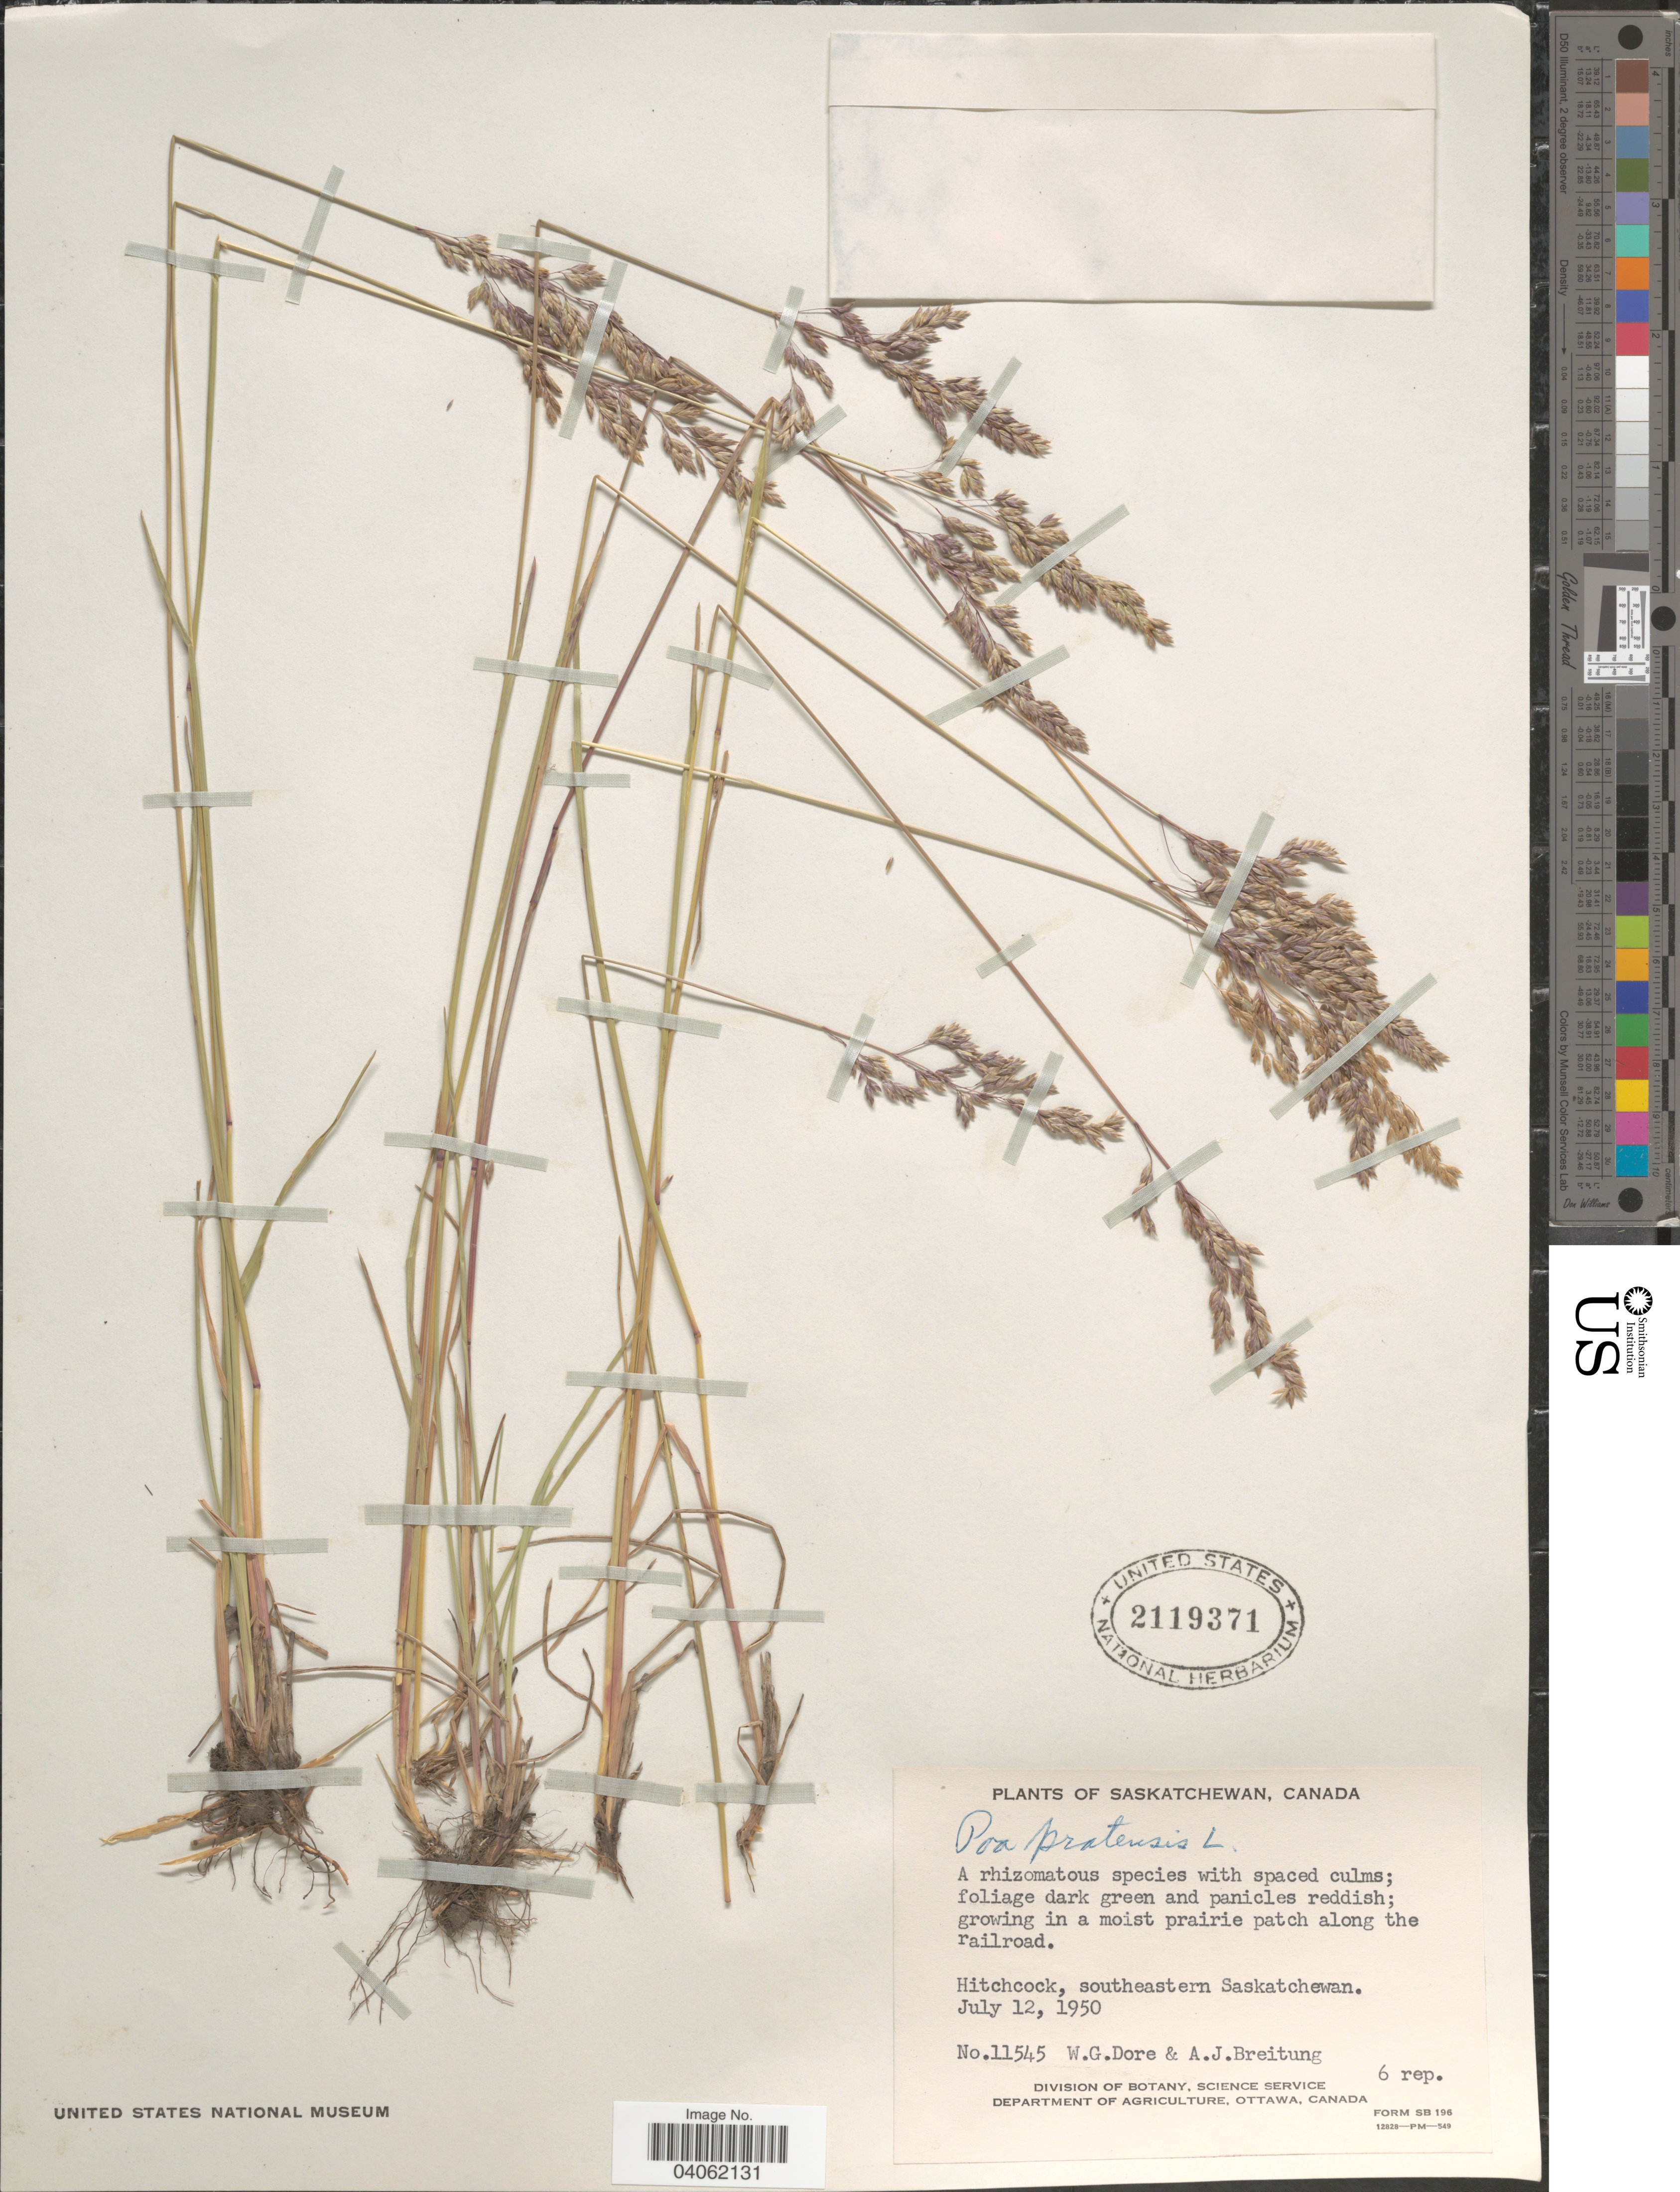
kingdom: Plantae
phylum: Tracheophyta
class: Liliopsida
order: Poales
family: Poaceae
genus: Poa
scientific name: Poa pratensis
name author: L.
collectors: W. Dore & A. Breitung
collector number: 11545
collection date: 1950-07-12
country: Canada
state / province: Saskatchewan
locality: Hitchcock, southeastern Saskatchewan.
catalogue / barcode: US 2119371